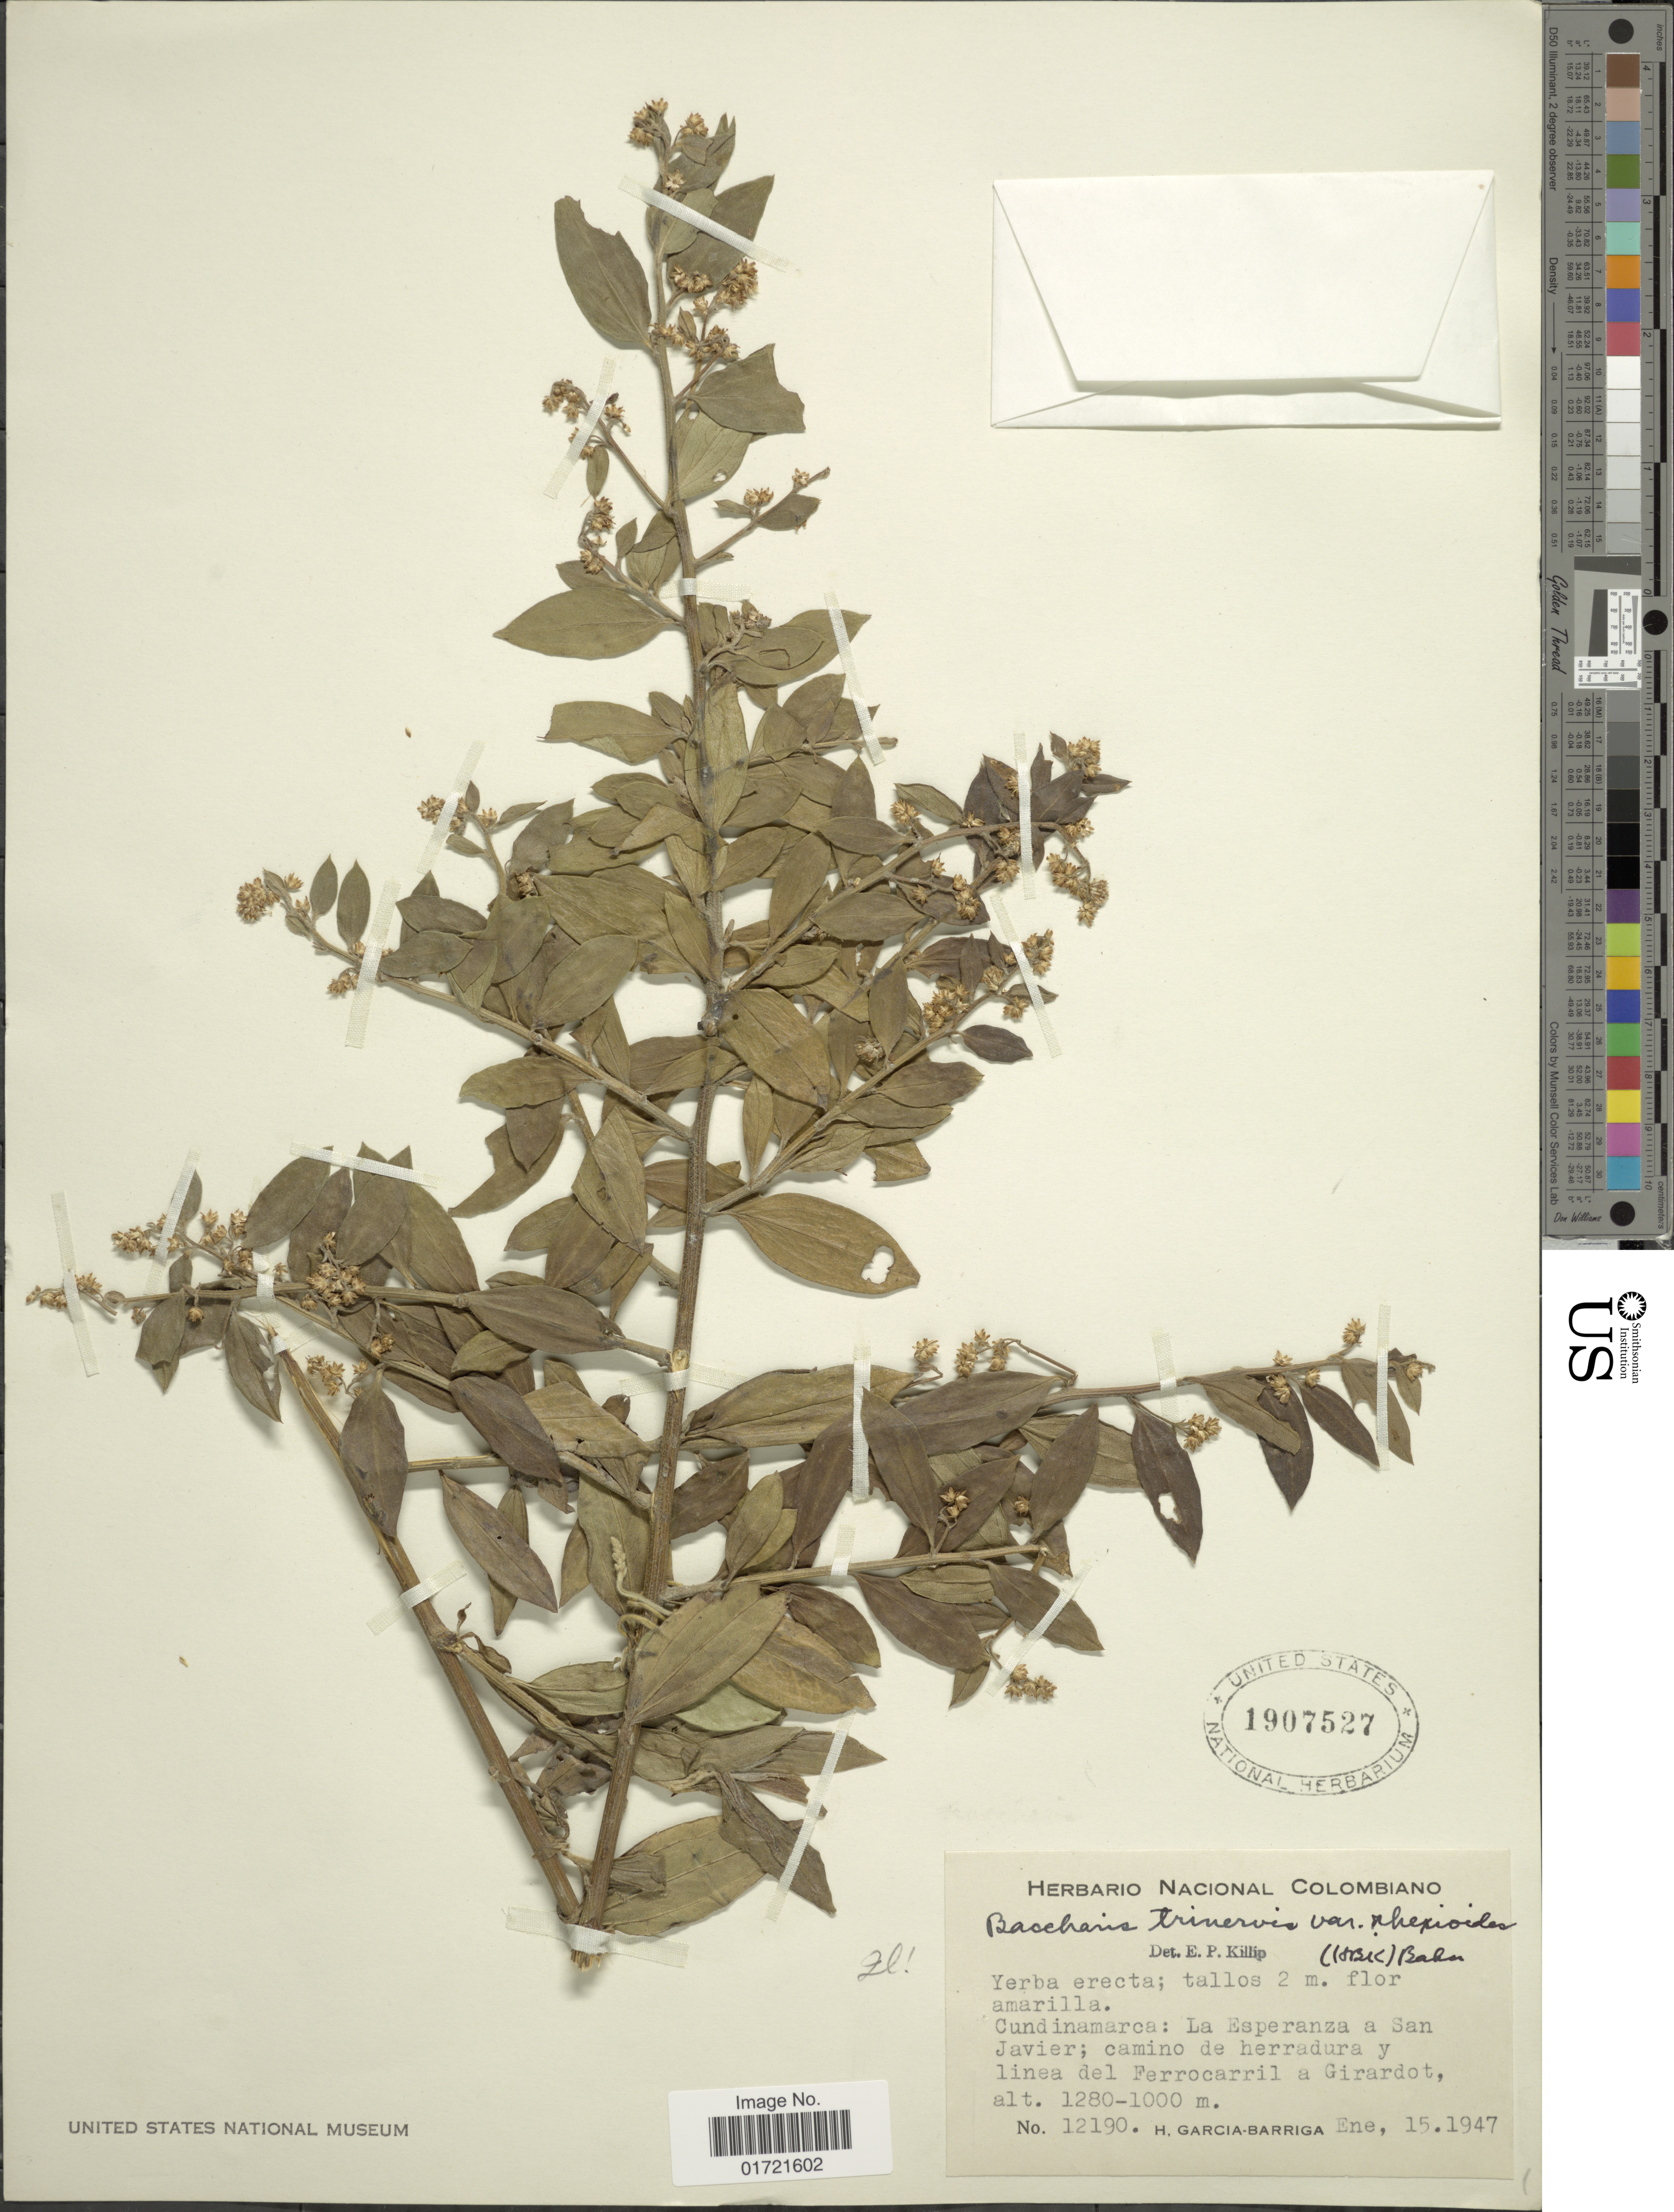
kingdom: Plantae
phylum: Tracheophyta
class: Magnoliopsida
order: Asterales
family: Asteraceae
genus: Baccharis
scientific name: Baccharis trinervis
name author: (Lam.) Pers.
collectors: H. García Barriga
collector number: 12190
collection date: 1947-01-15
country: Colombia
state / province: Cundinamarca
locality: La Esperanza a San Javier; camino de herradura y linea del Ferrocarril a Girardot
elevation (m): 1000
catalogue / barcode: US 1907527